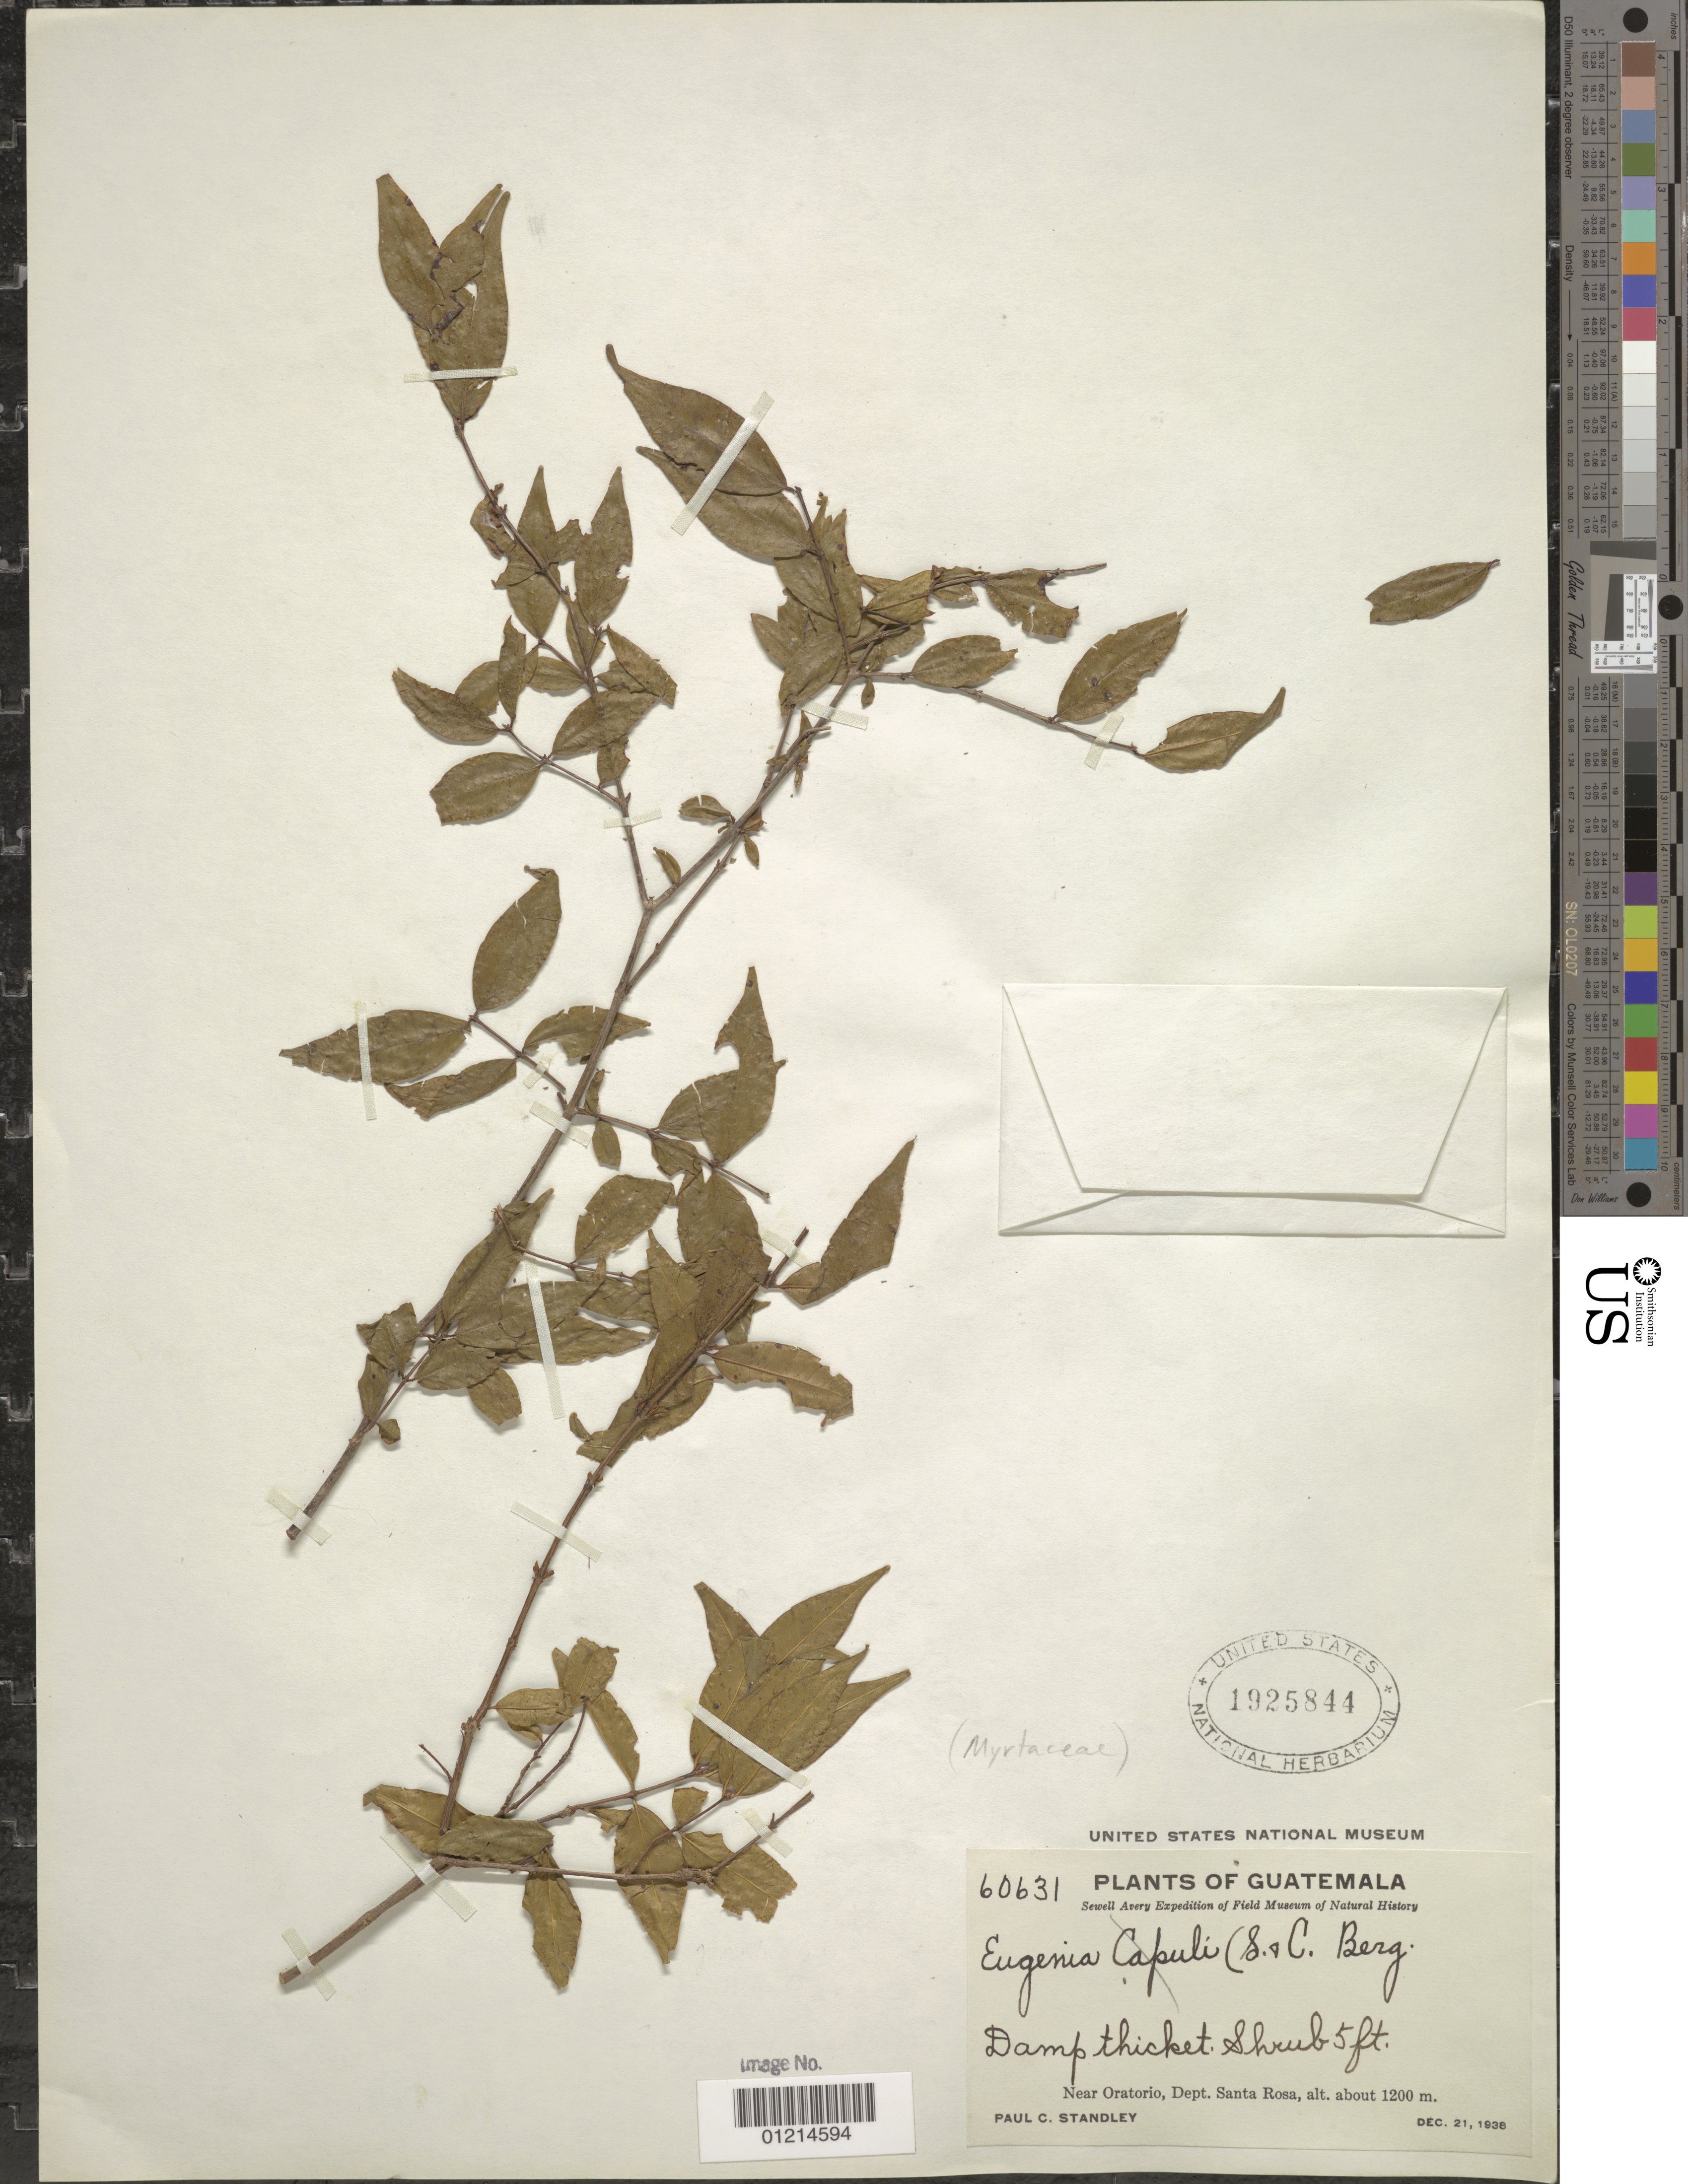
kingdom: Plantae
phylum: Tracheophyta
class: Magnoliopsida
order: Myrtales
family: Myrtaceae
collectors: P. C. Standley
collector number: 60631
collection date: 1938-12-21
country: Guatemala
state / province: Santa Rosa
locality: near Oratorio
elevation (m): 1200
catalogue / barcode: US 1925844